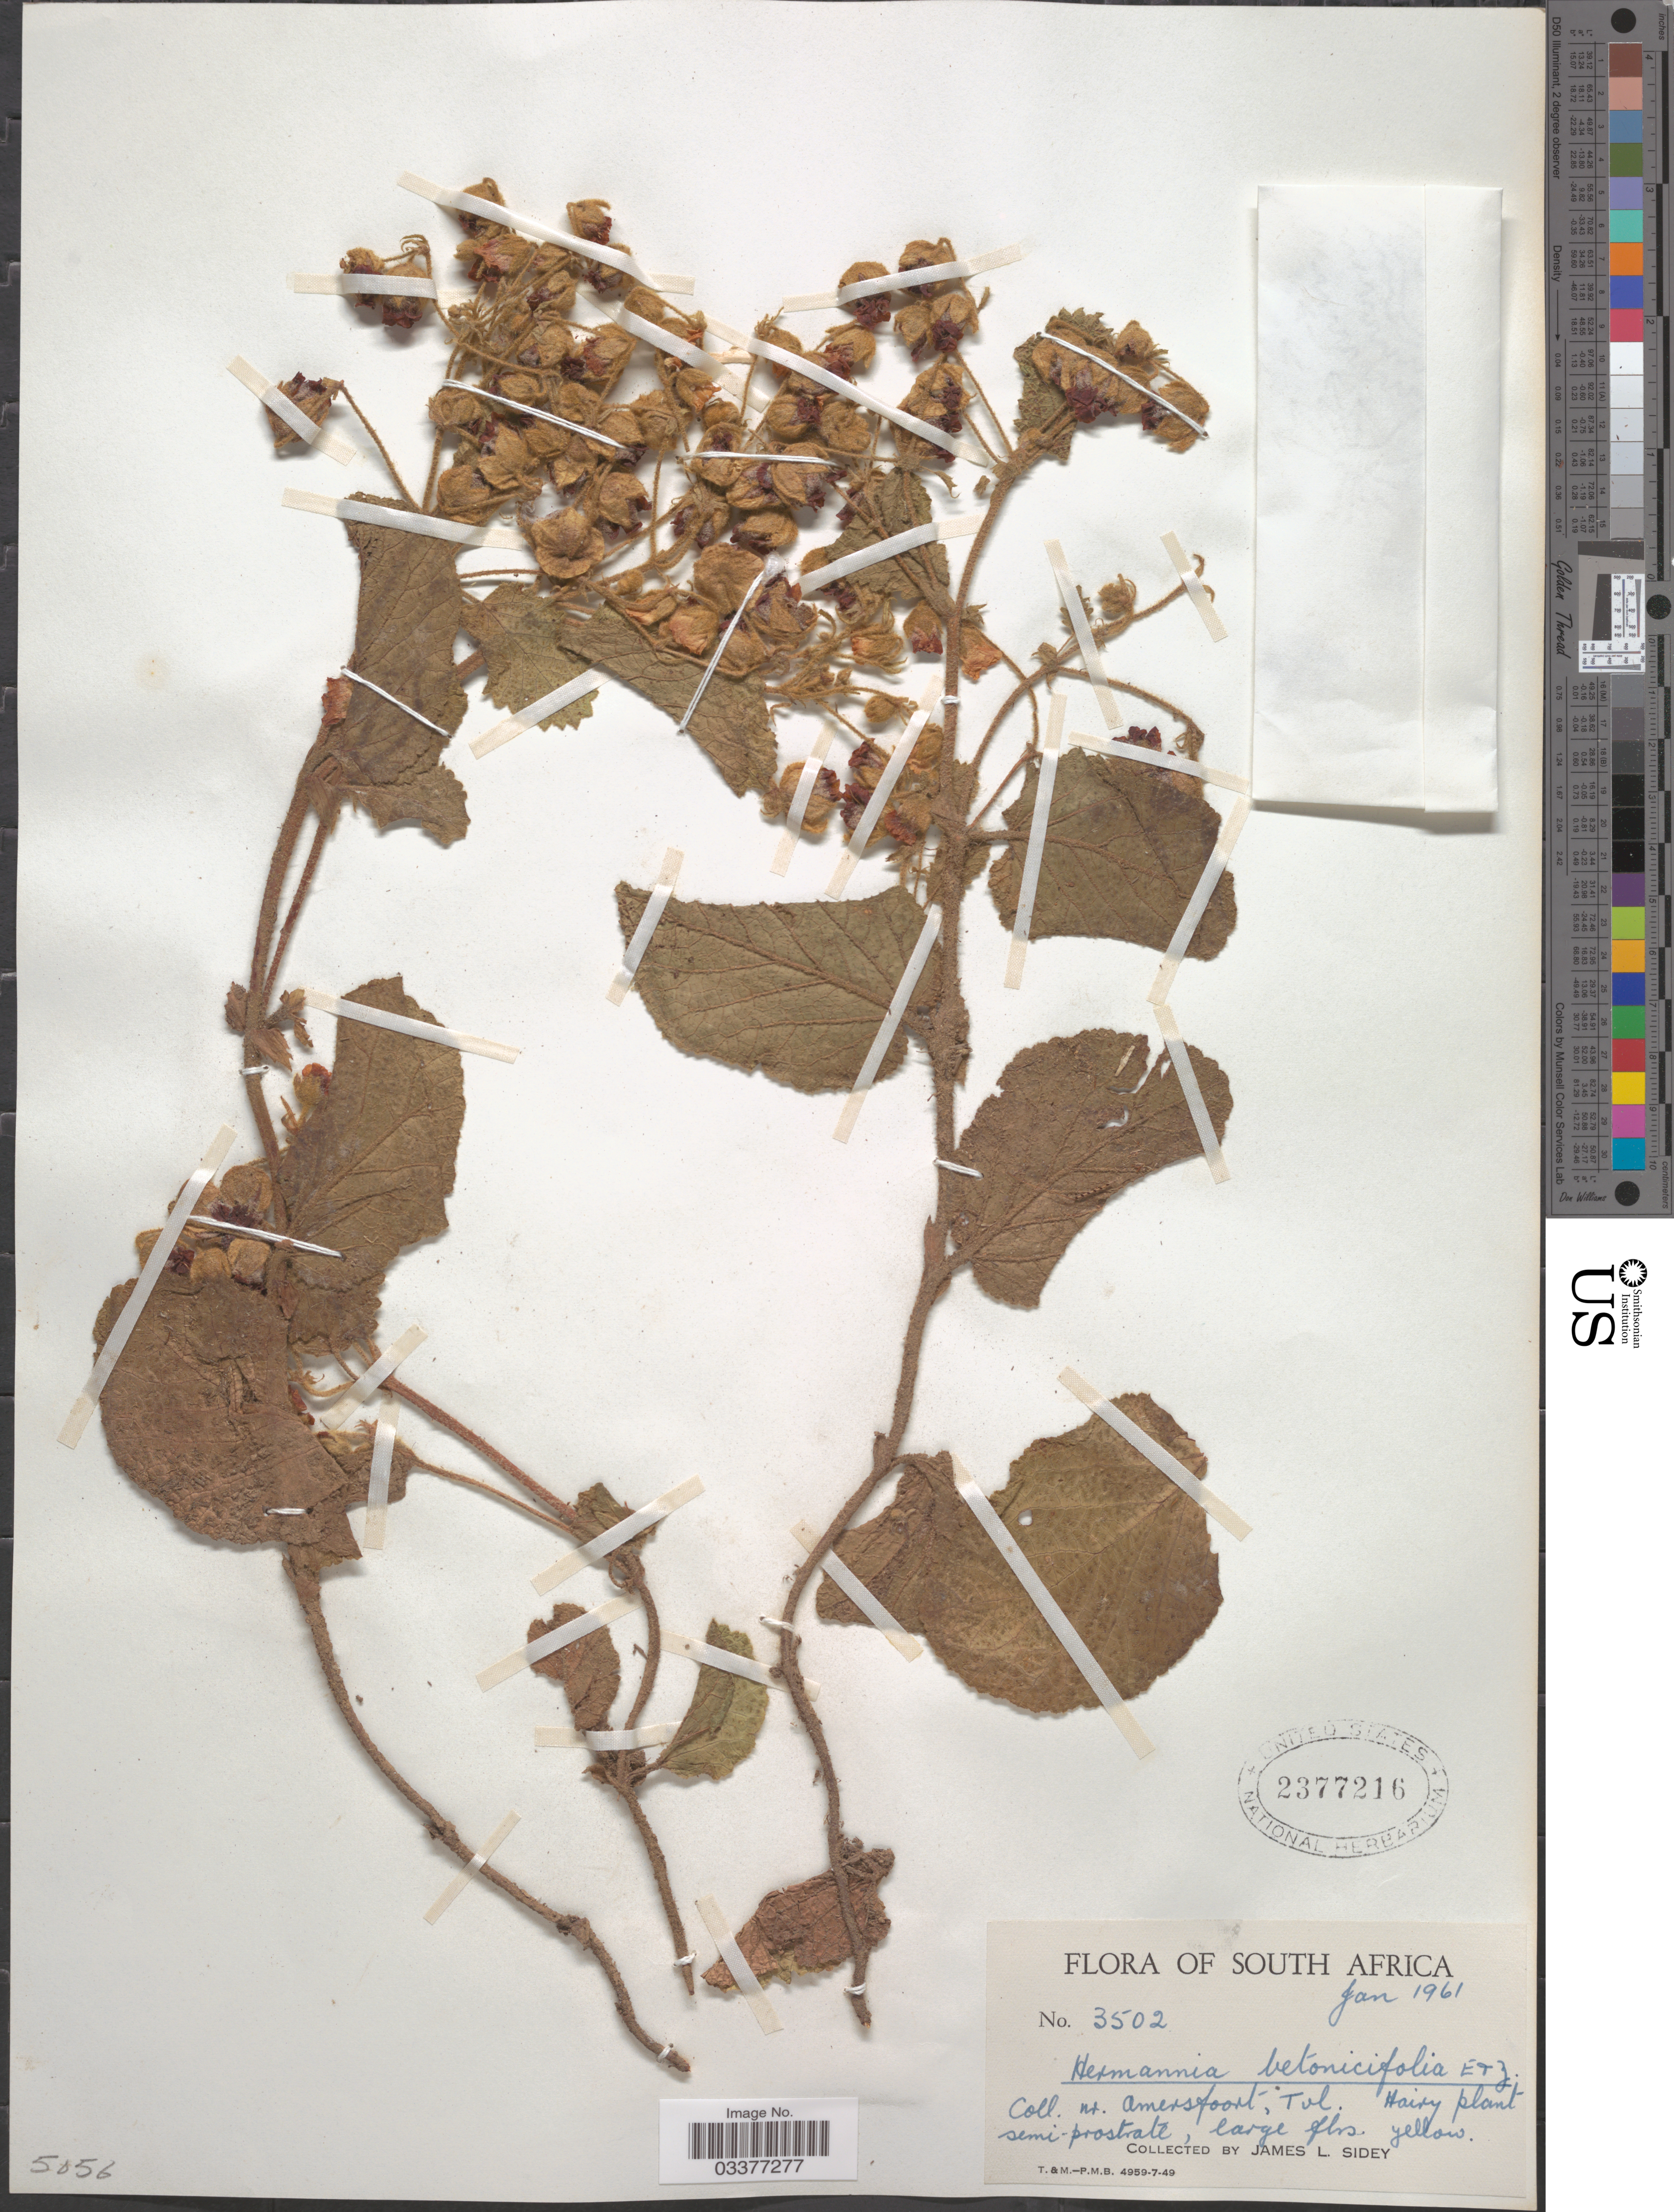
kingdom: Plantae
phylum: Tracheophyta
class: Magnoliopsida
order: Malvales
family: Malvaceae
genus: Hermannia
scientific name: Hermannia betonicifolia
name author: Eckl. & Zeyh.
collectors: J. L. Sidey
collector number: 3502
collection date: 1961-01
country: South Africa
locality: Nr. Amersfoort, Tvl.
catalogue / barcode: US 2377216